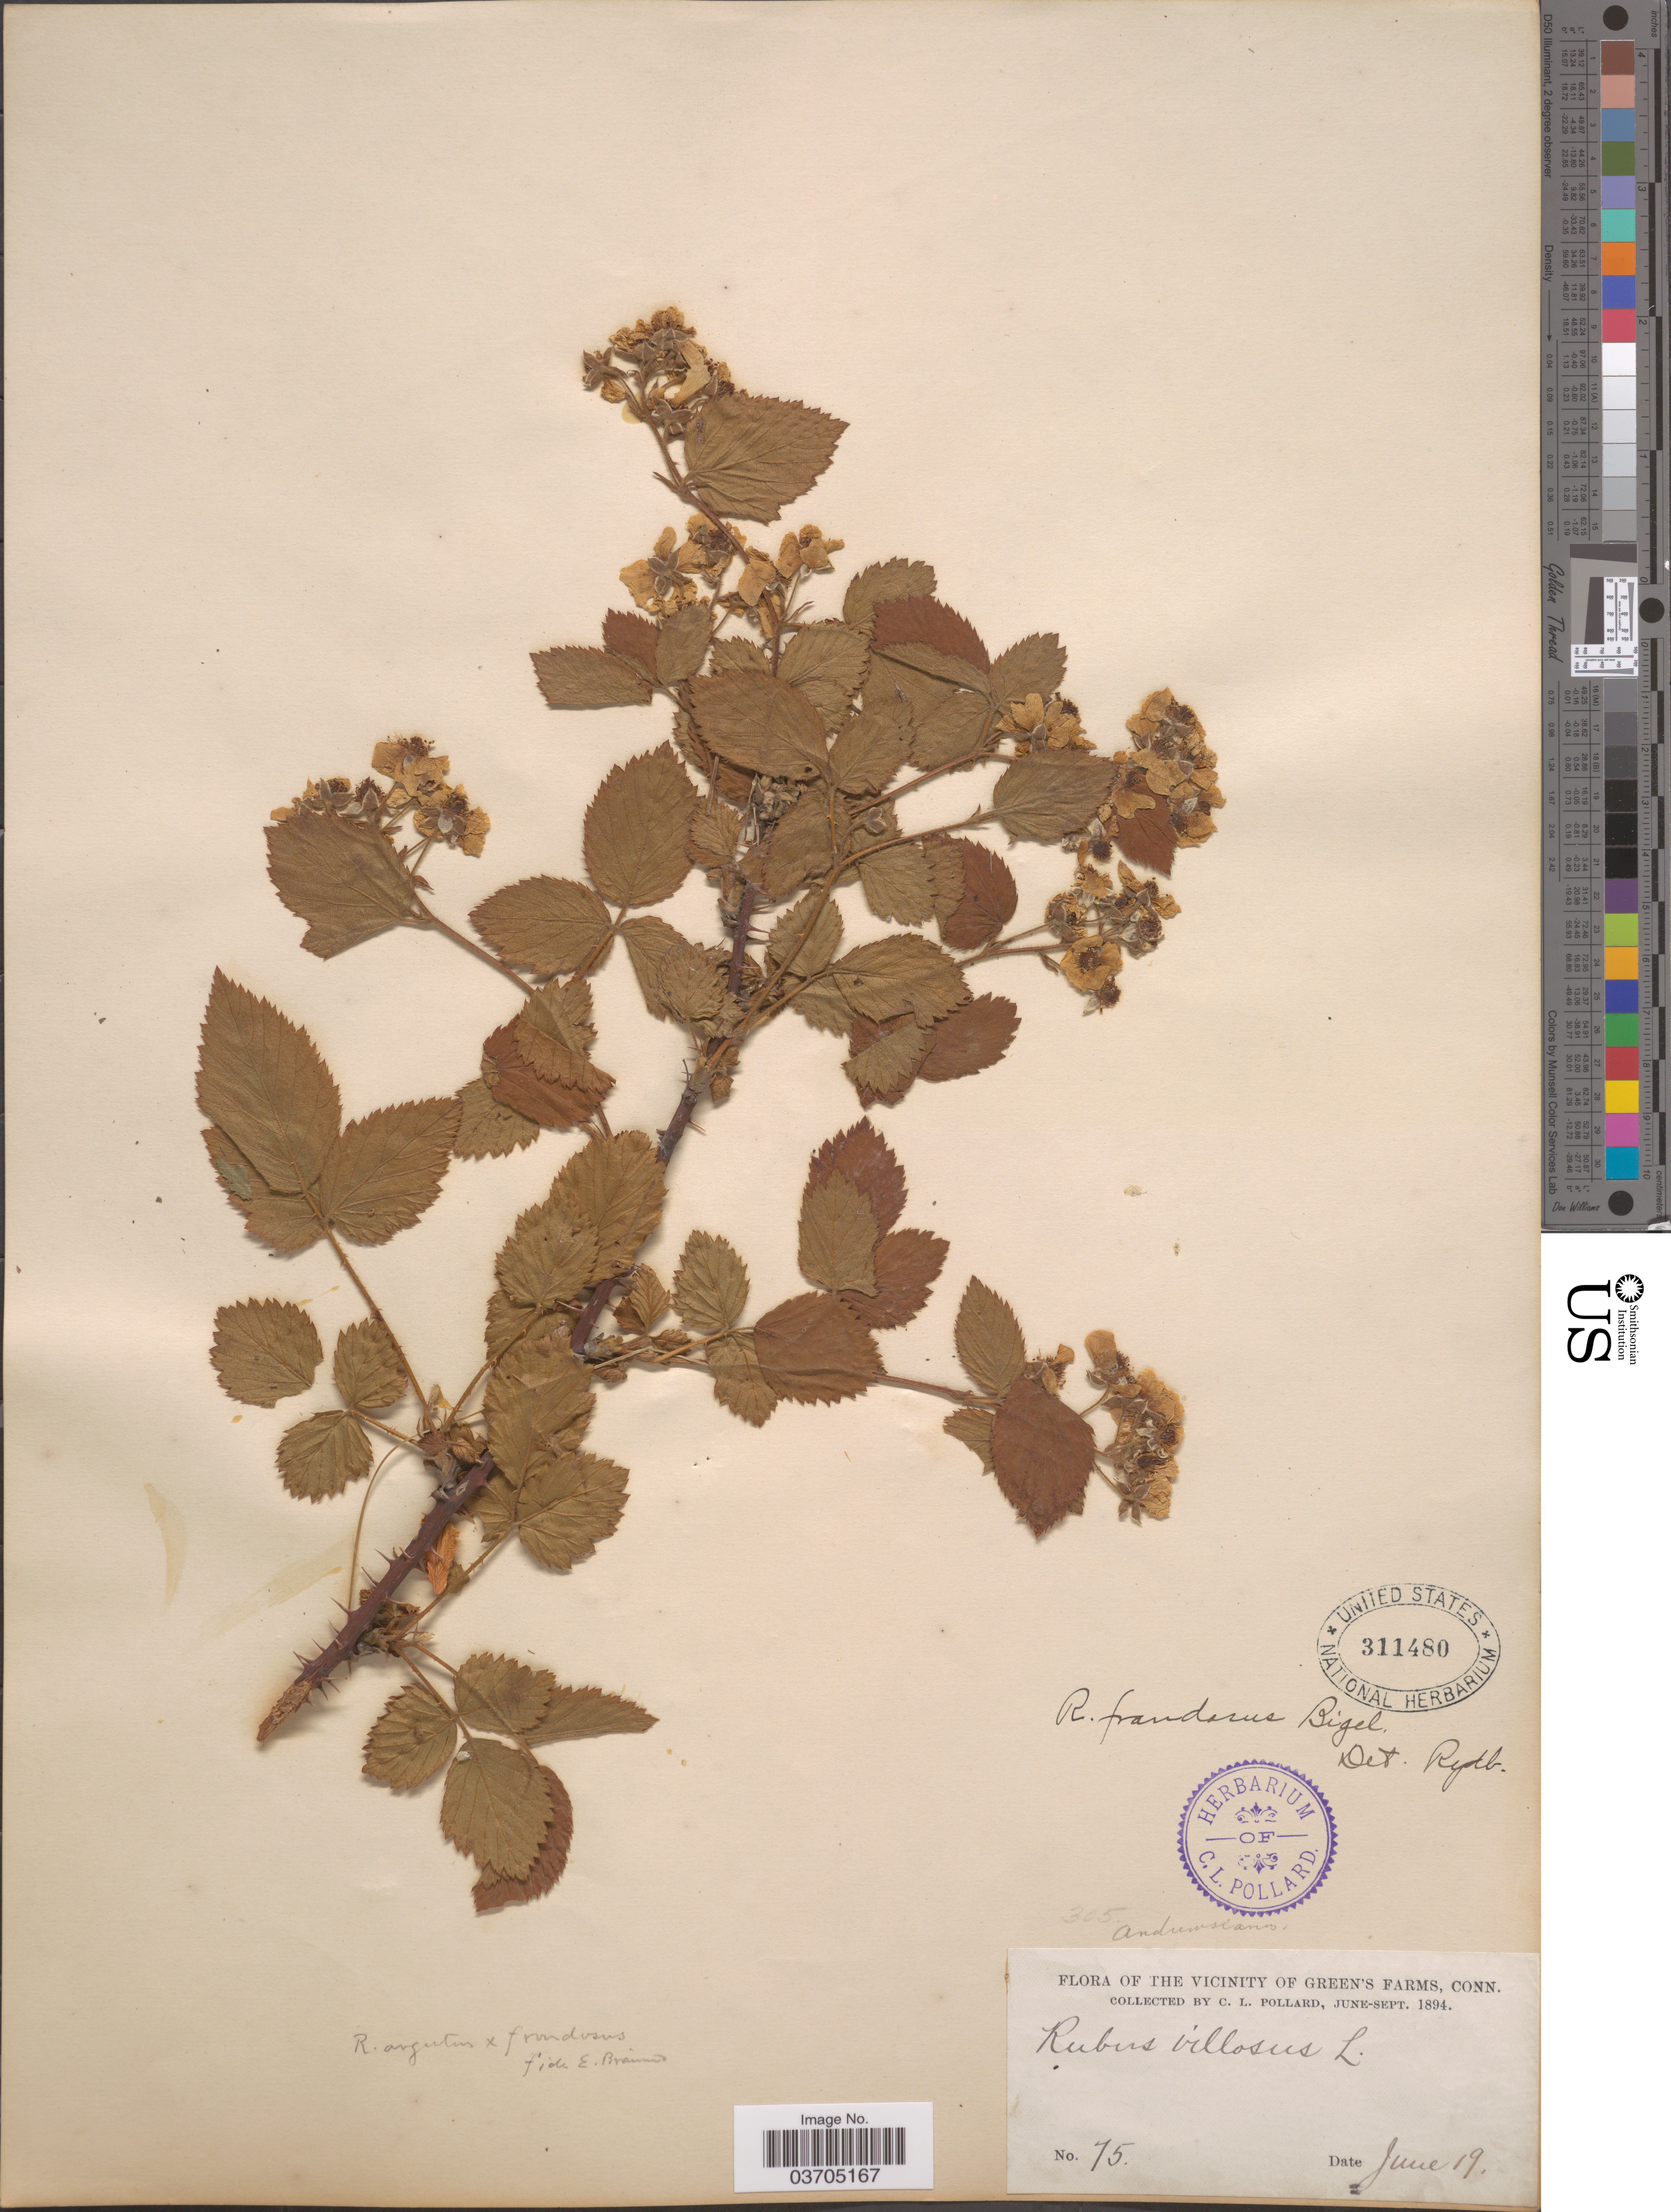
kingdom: Plantae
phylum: Tracheophyta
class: Magnoliopsida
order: Rosales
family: Rosaceae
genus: Rubus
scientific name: Rubus frondosus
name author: Bigelow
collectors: C. L. Pollard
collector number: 75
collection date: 1894-06-19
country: United States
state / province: Connecticut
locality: Vicinity of Green's Farms.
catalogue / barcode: US 311480